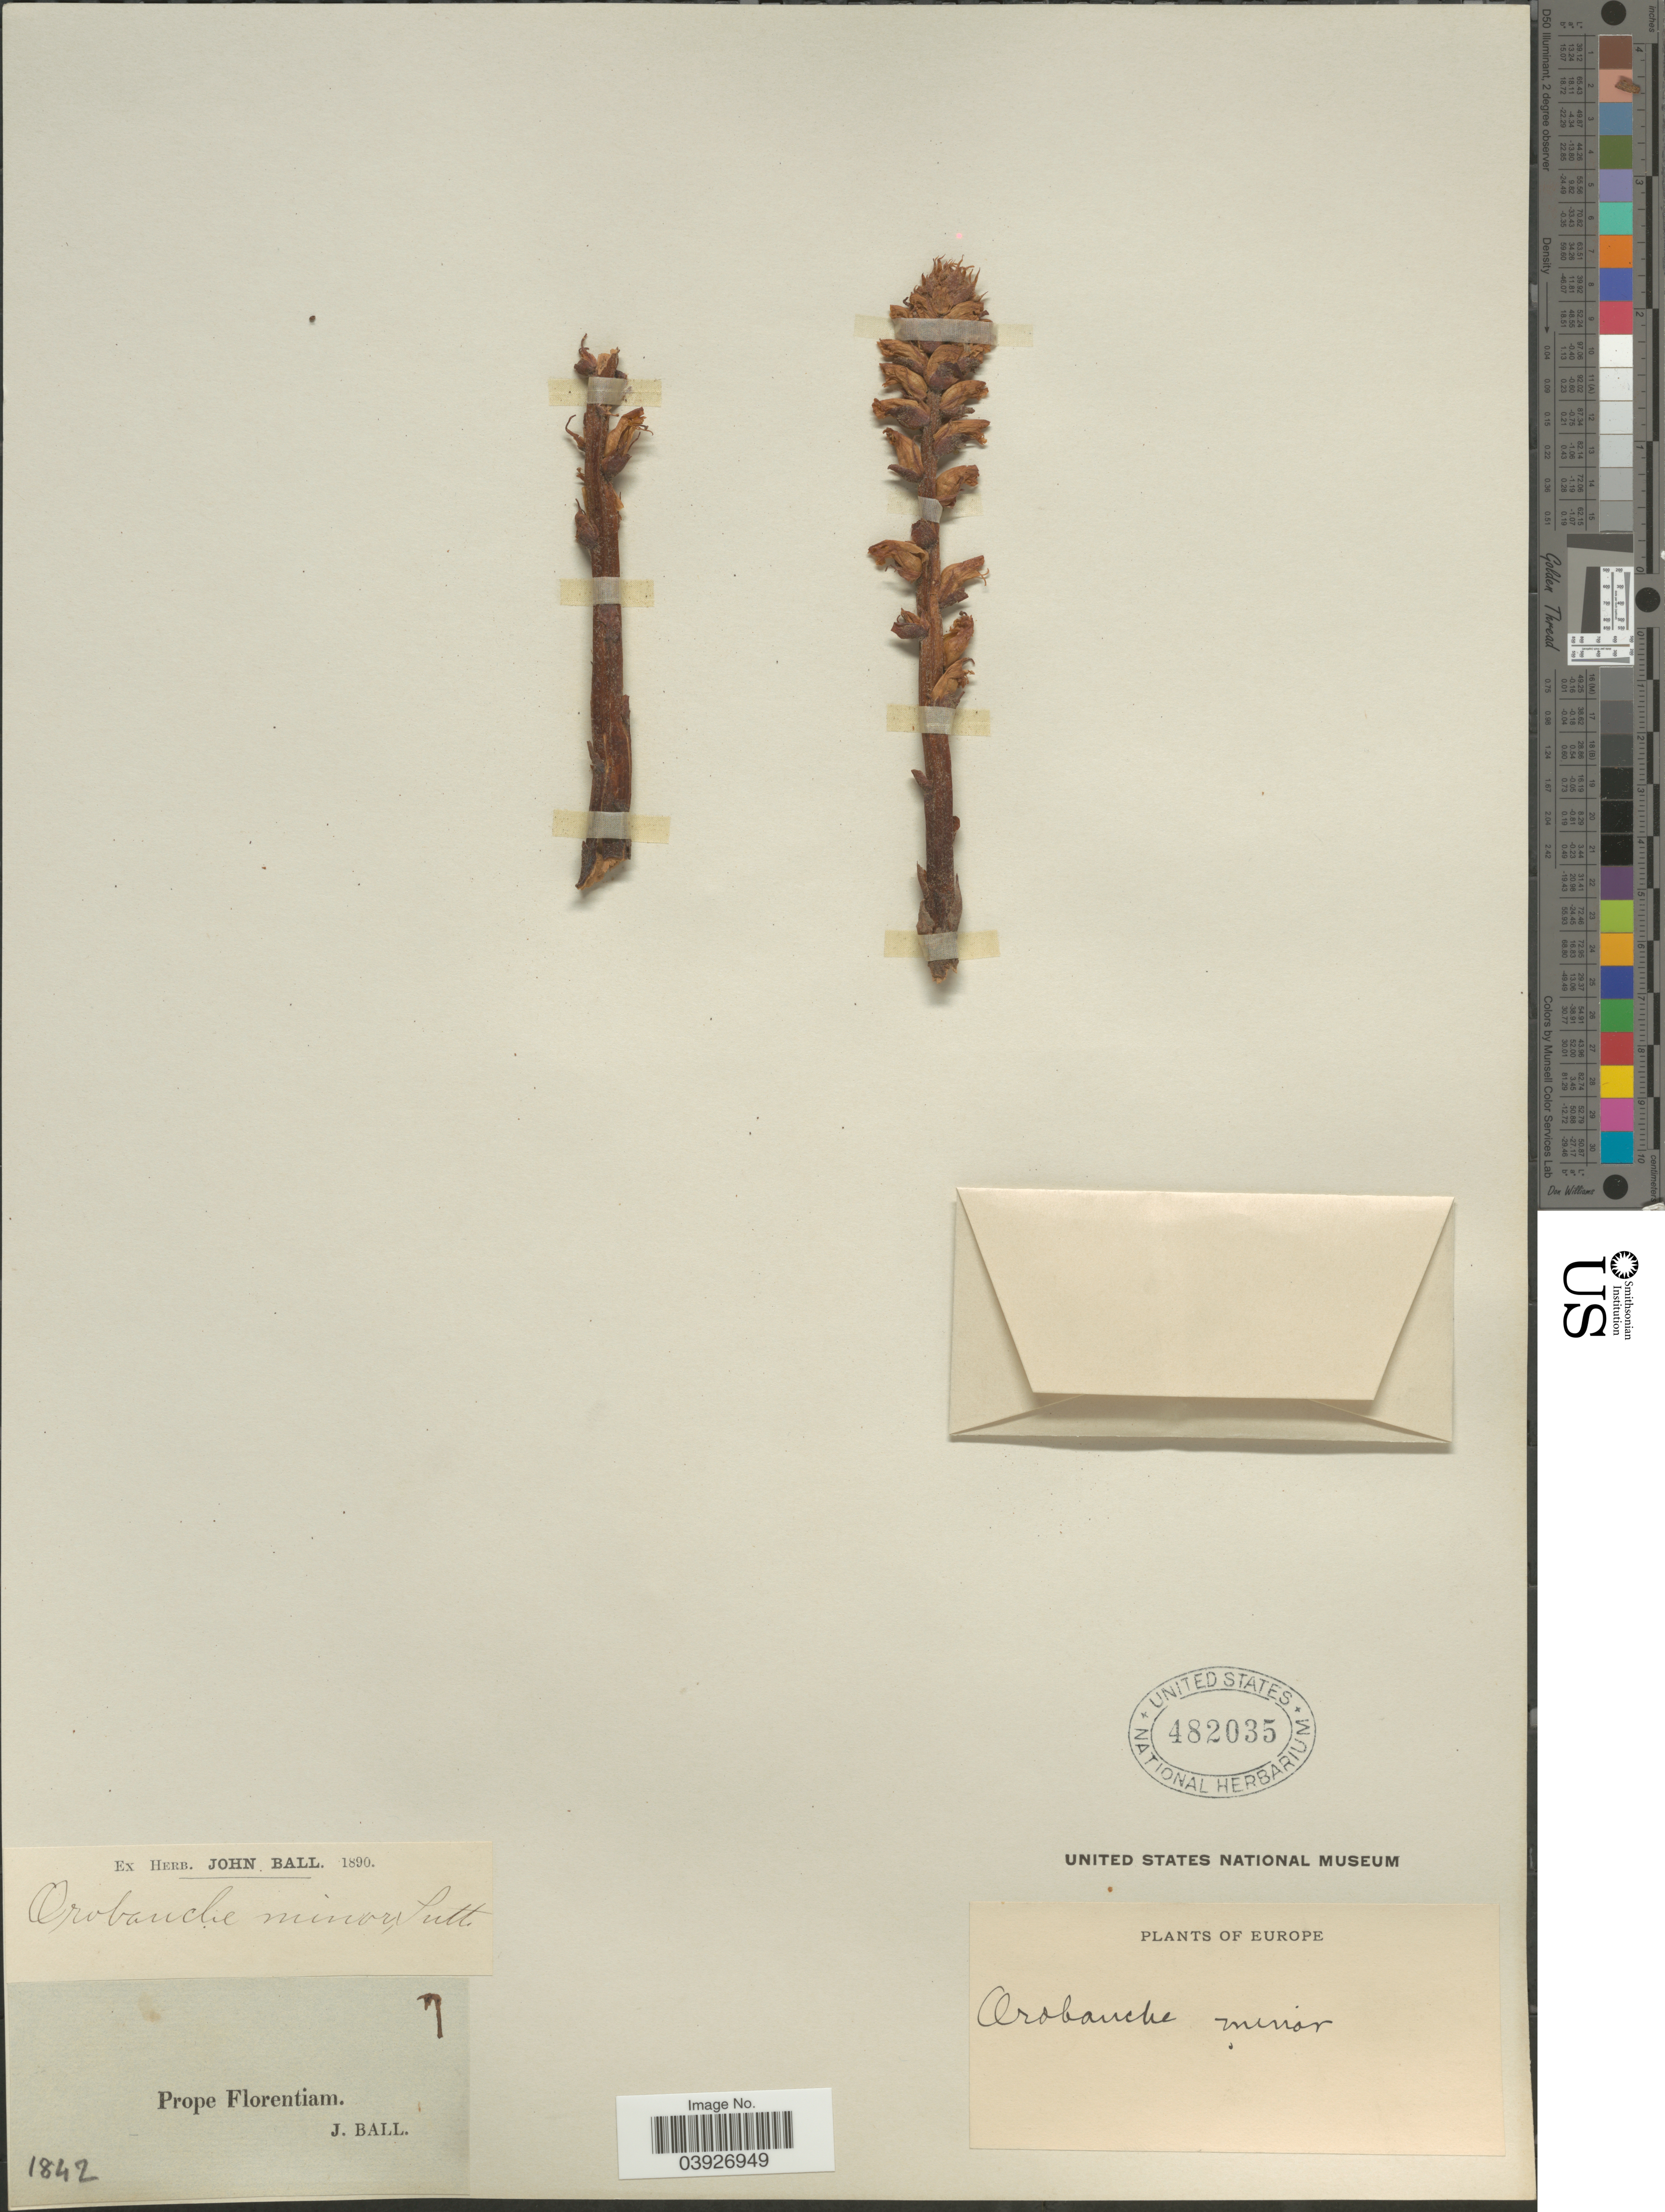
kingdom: Plantae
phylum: Tracheophyta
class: Magnoliopsida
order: Lamiales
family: Orobanchaceae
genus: Orobanche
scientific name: Orobanche minor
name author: Sm.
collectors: J. Ball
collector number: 7*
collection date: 1842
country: Italy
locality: Europe. Prope Florentiam.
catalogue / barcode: US 482035